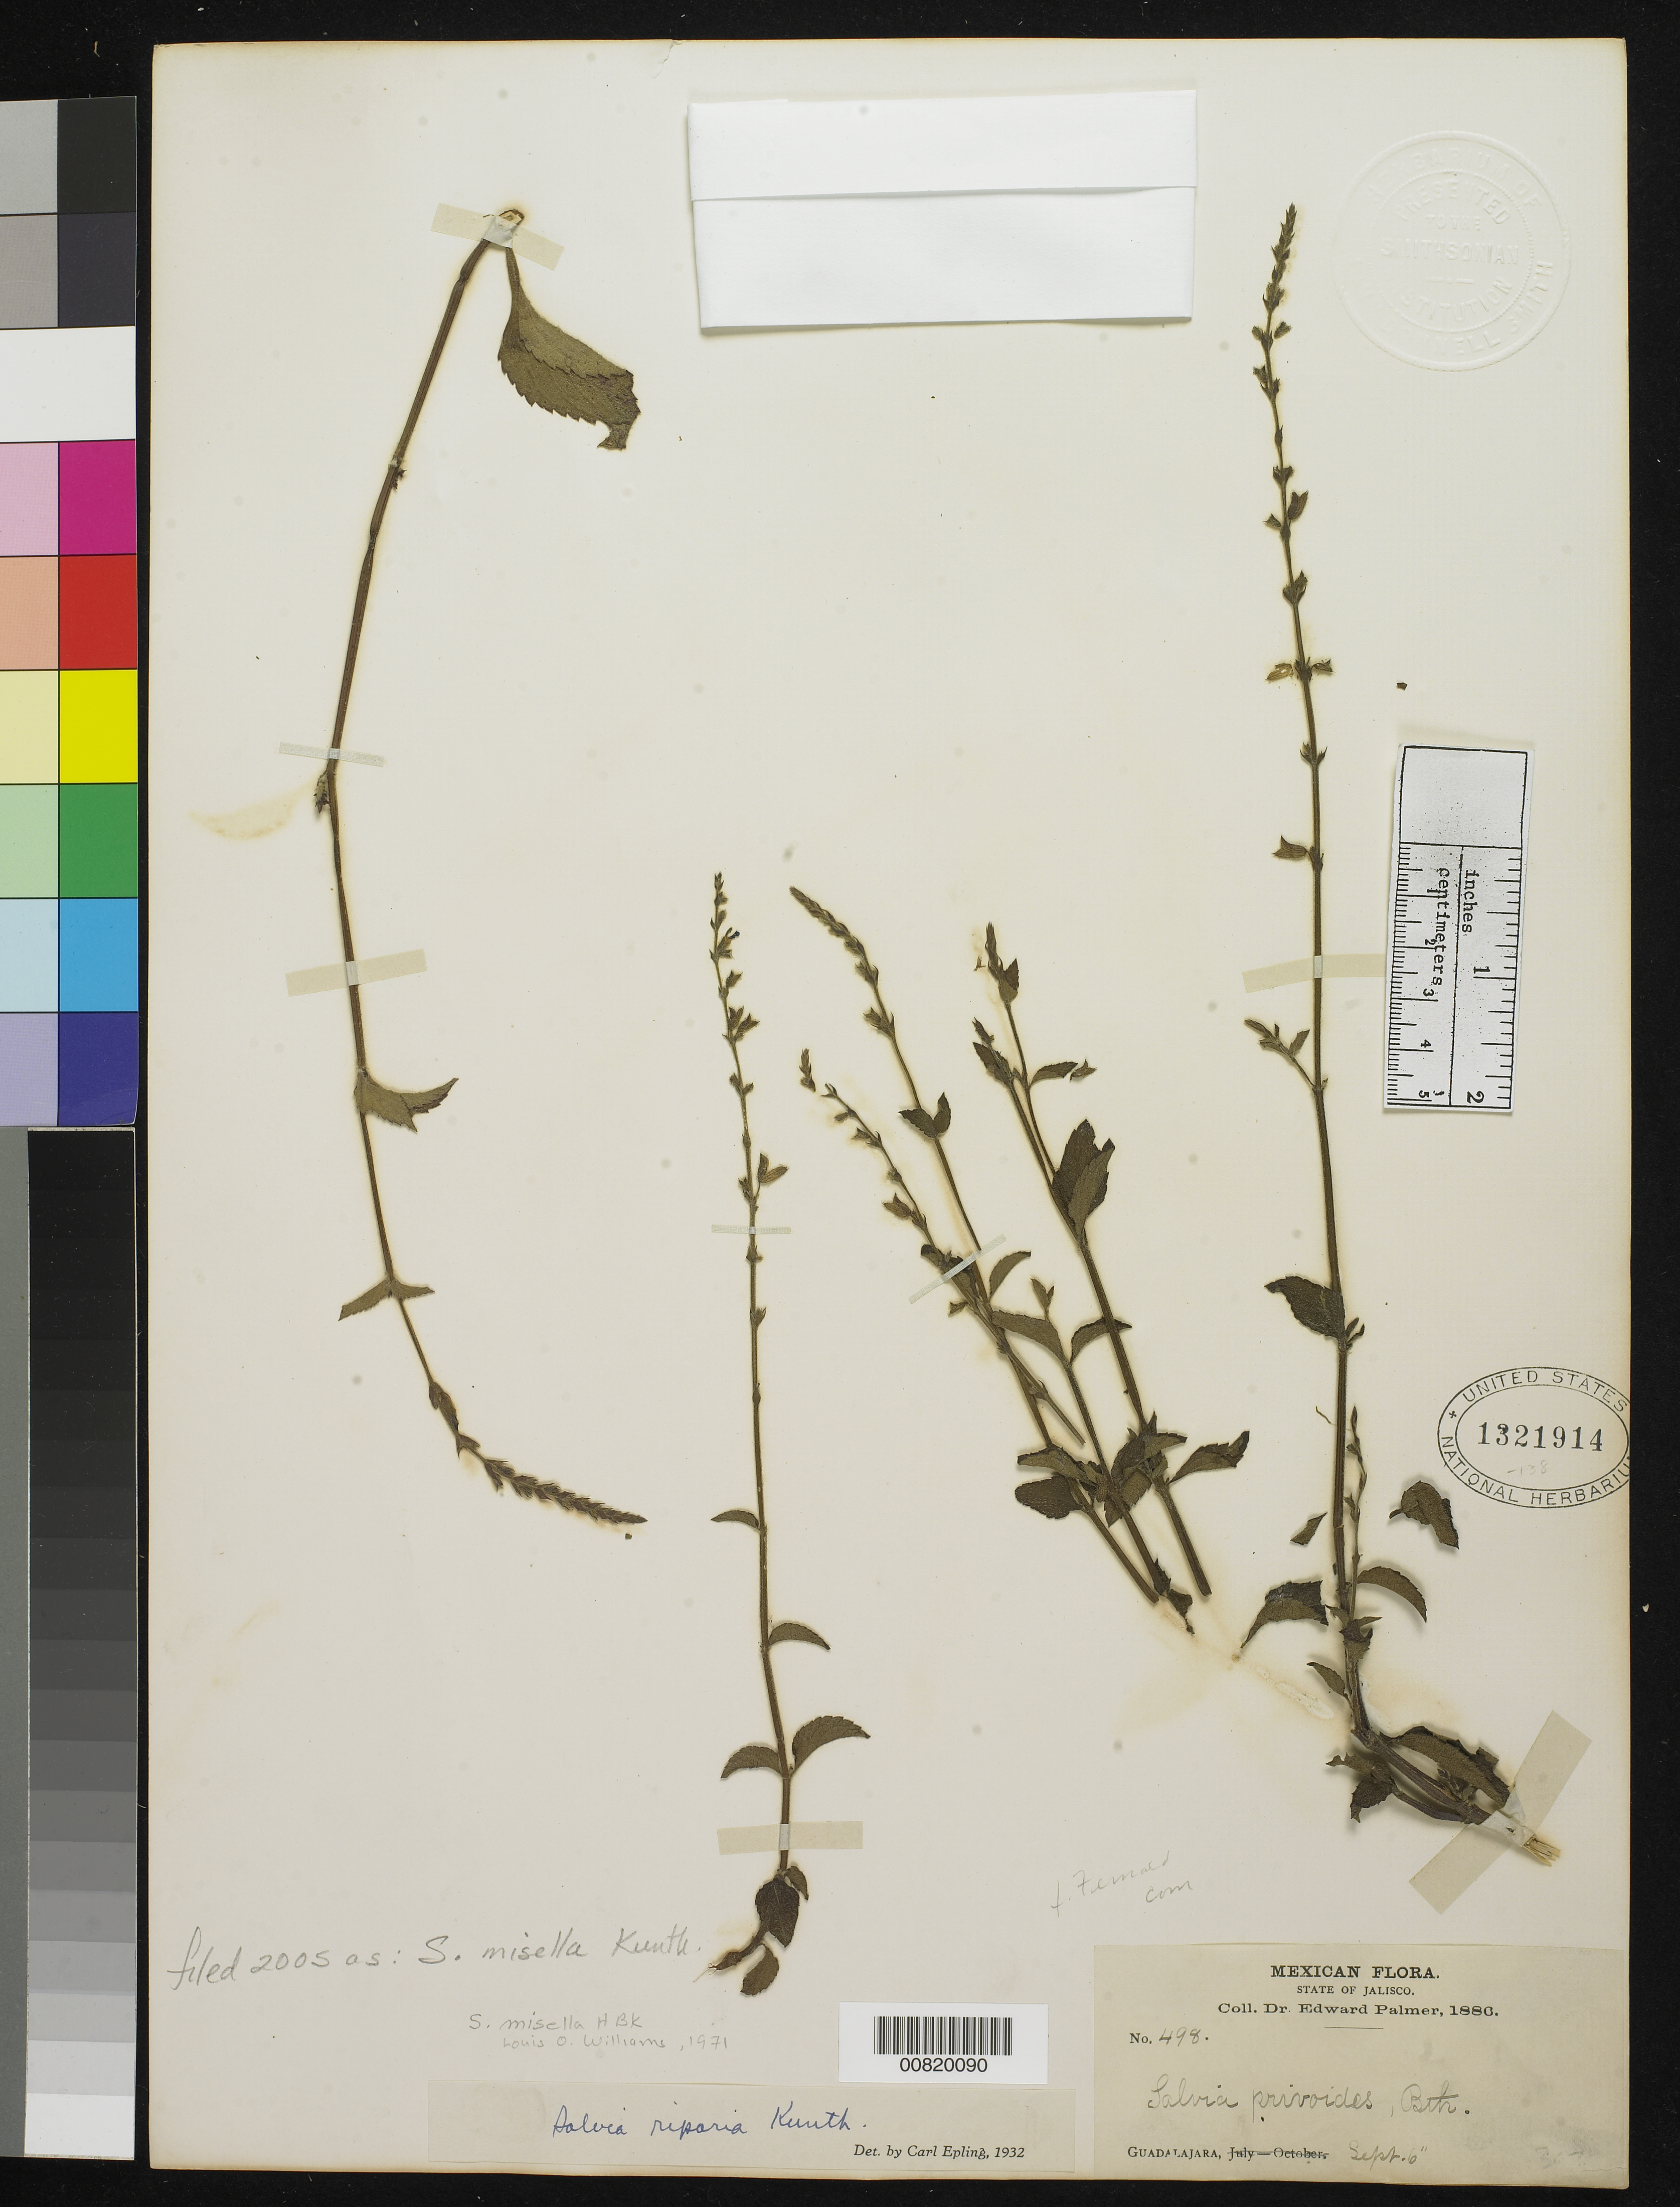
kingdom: Plantae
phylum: Tracheophyta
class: Magnoliopsida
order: Lamiales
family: Lamiaceae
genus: Salvia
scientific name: Salvia misella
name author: Kunth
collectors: E. Palmer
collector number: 498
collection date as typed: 06 Sep 1886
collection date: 1886-09-06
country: Mexico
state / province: Jalisco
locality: Guadalajara, Jalisco.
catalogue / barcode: US 1321914